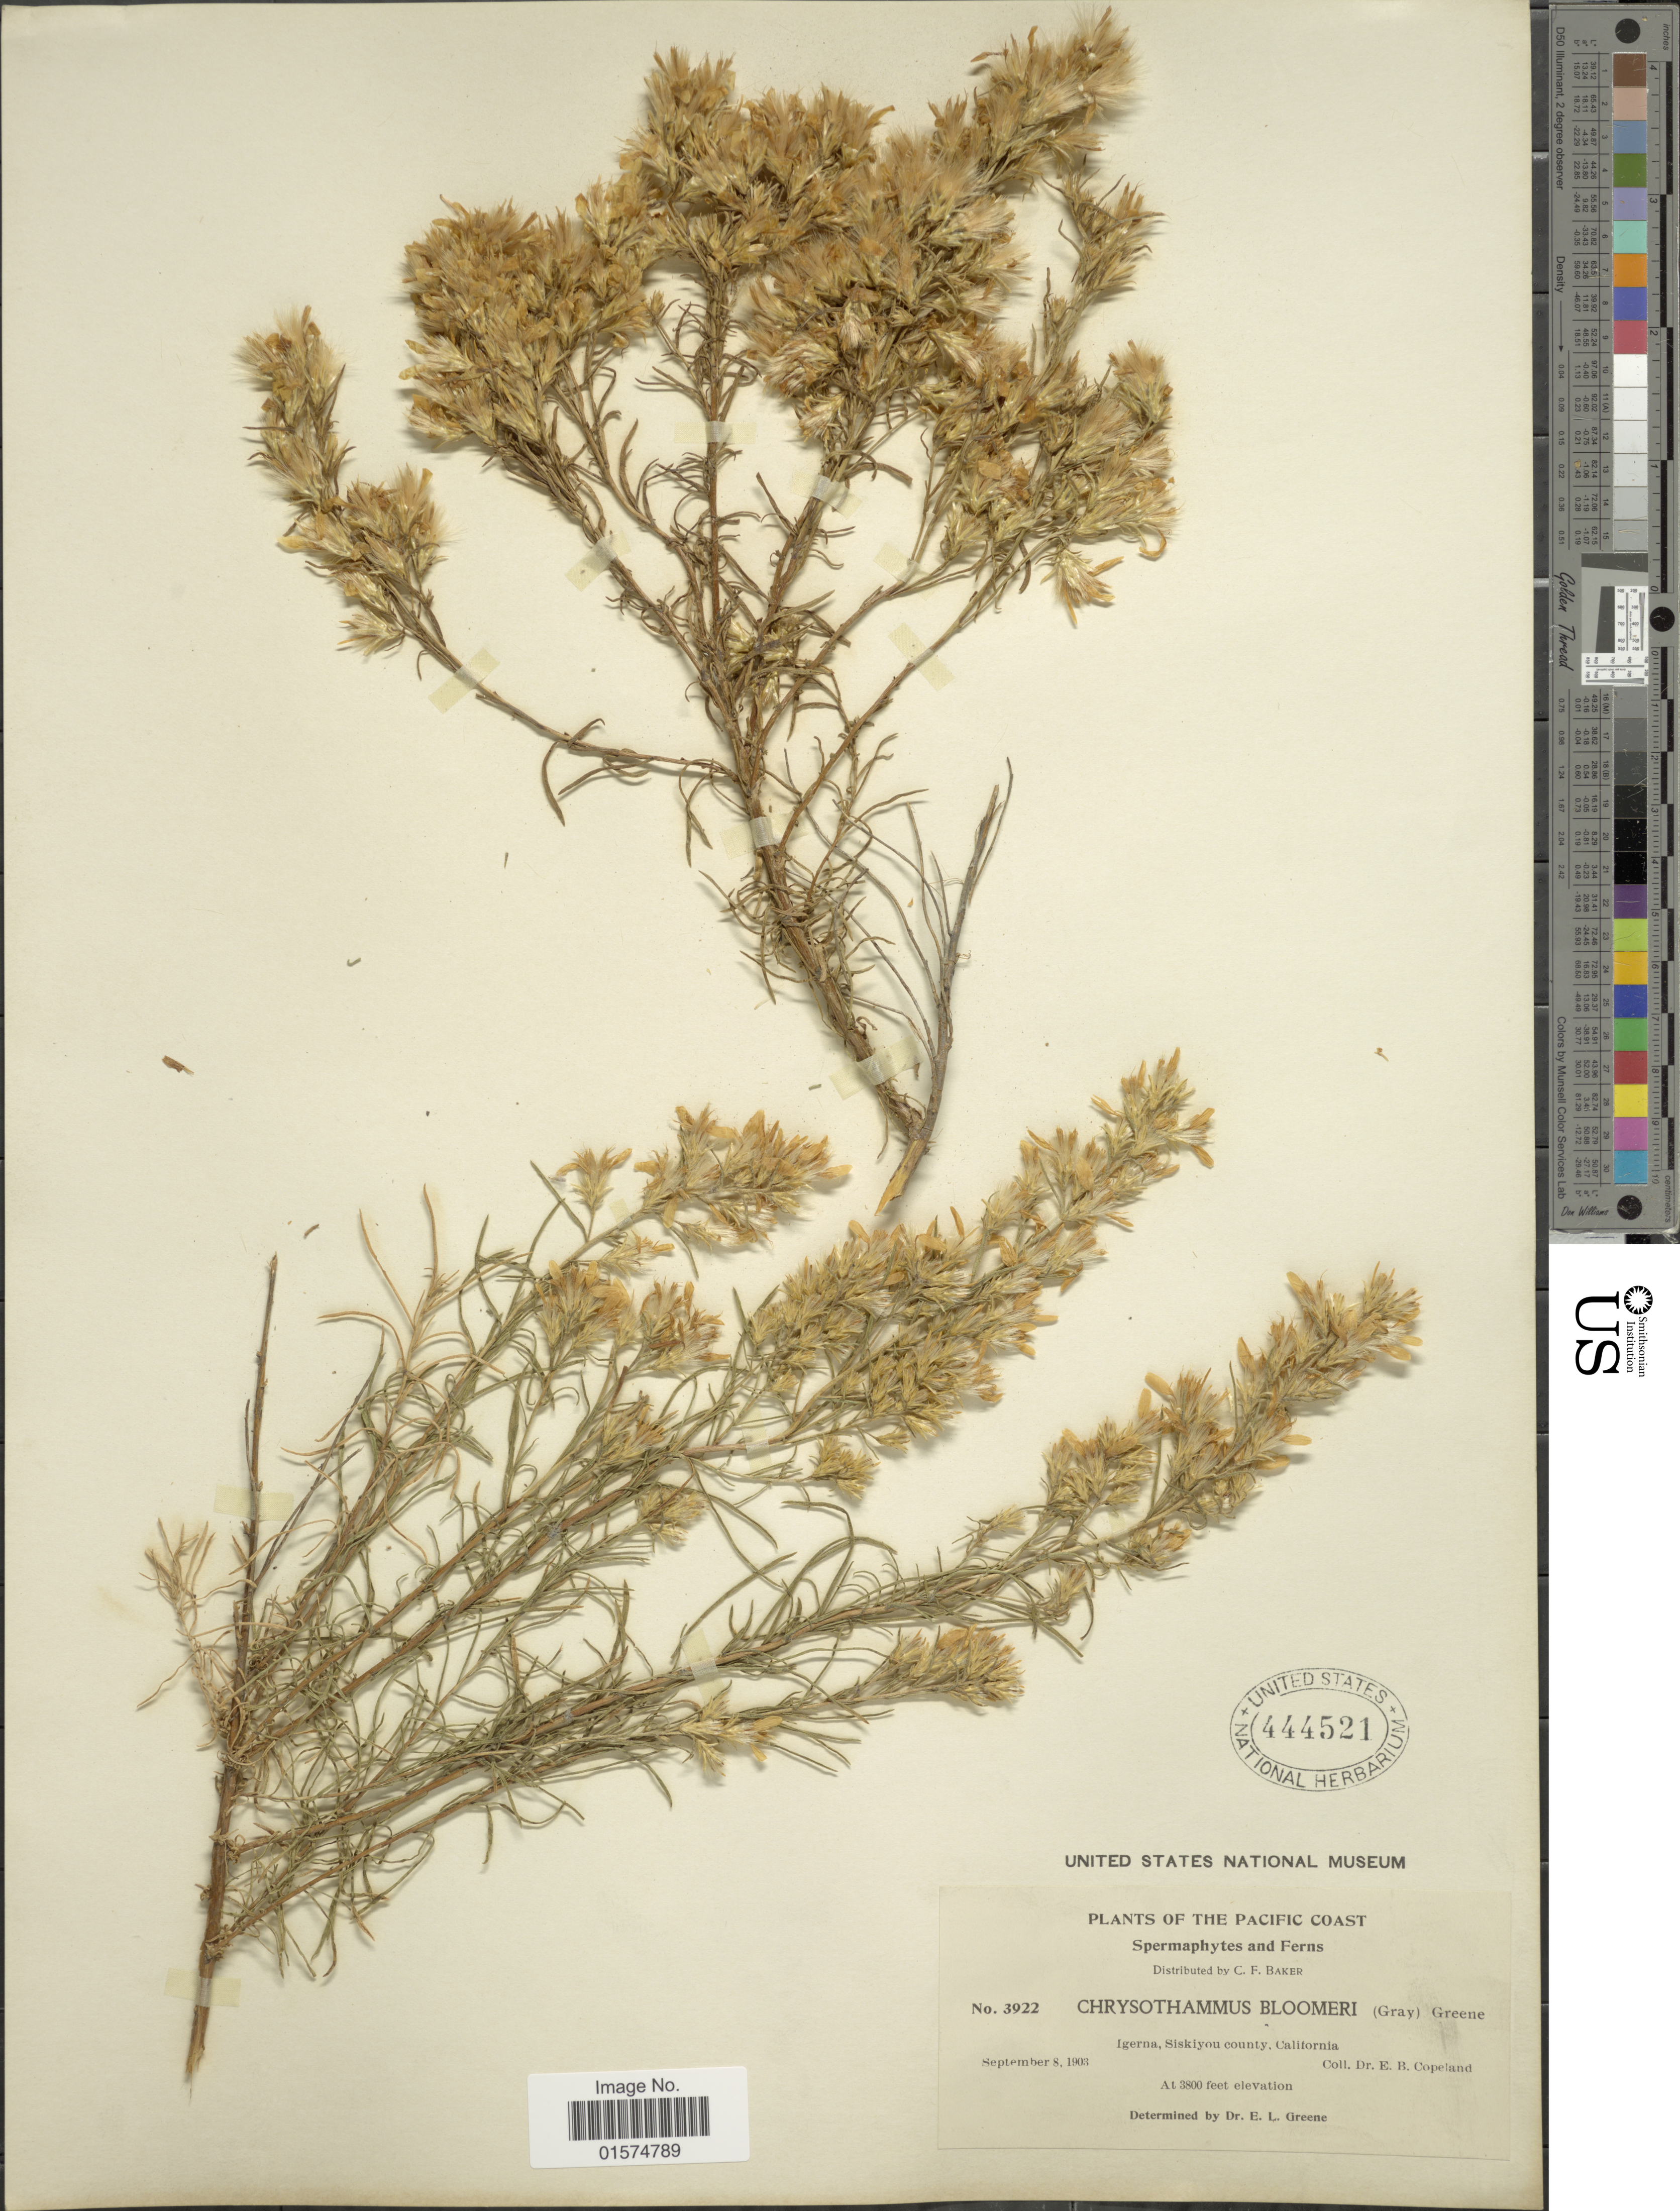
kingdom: Plantae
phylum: Tracheophyta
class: Magnoliopsida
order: Asterales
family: Asteraceae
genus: Ericameria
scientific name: Ericameria bloomeri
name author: (A. Gray) J.F. Macbr.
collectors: E. B. Copeland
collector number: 3922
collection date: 1903-09-08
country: United States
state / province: California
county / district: Siskiyou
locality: Pacific Coast. Igerna, Siskiyou county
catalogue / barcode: US 444521